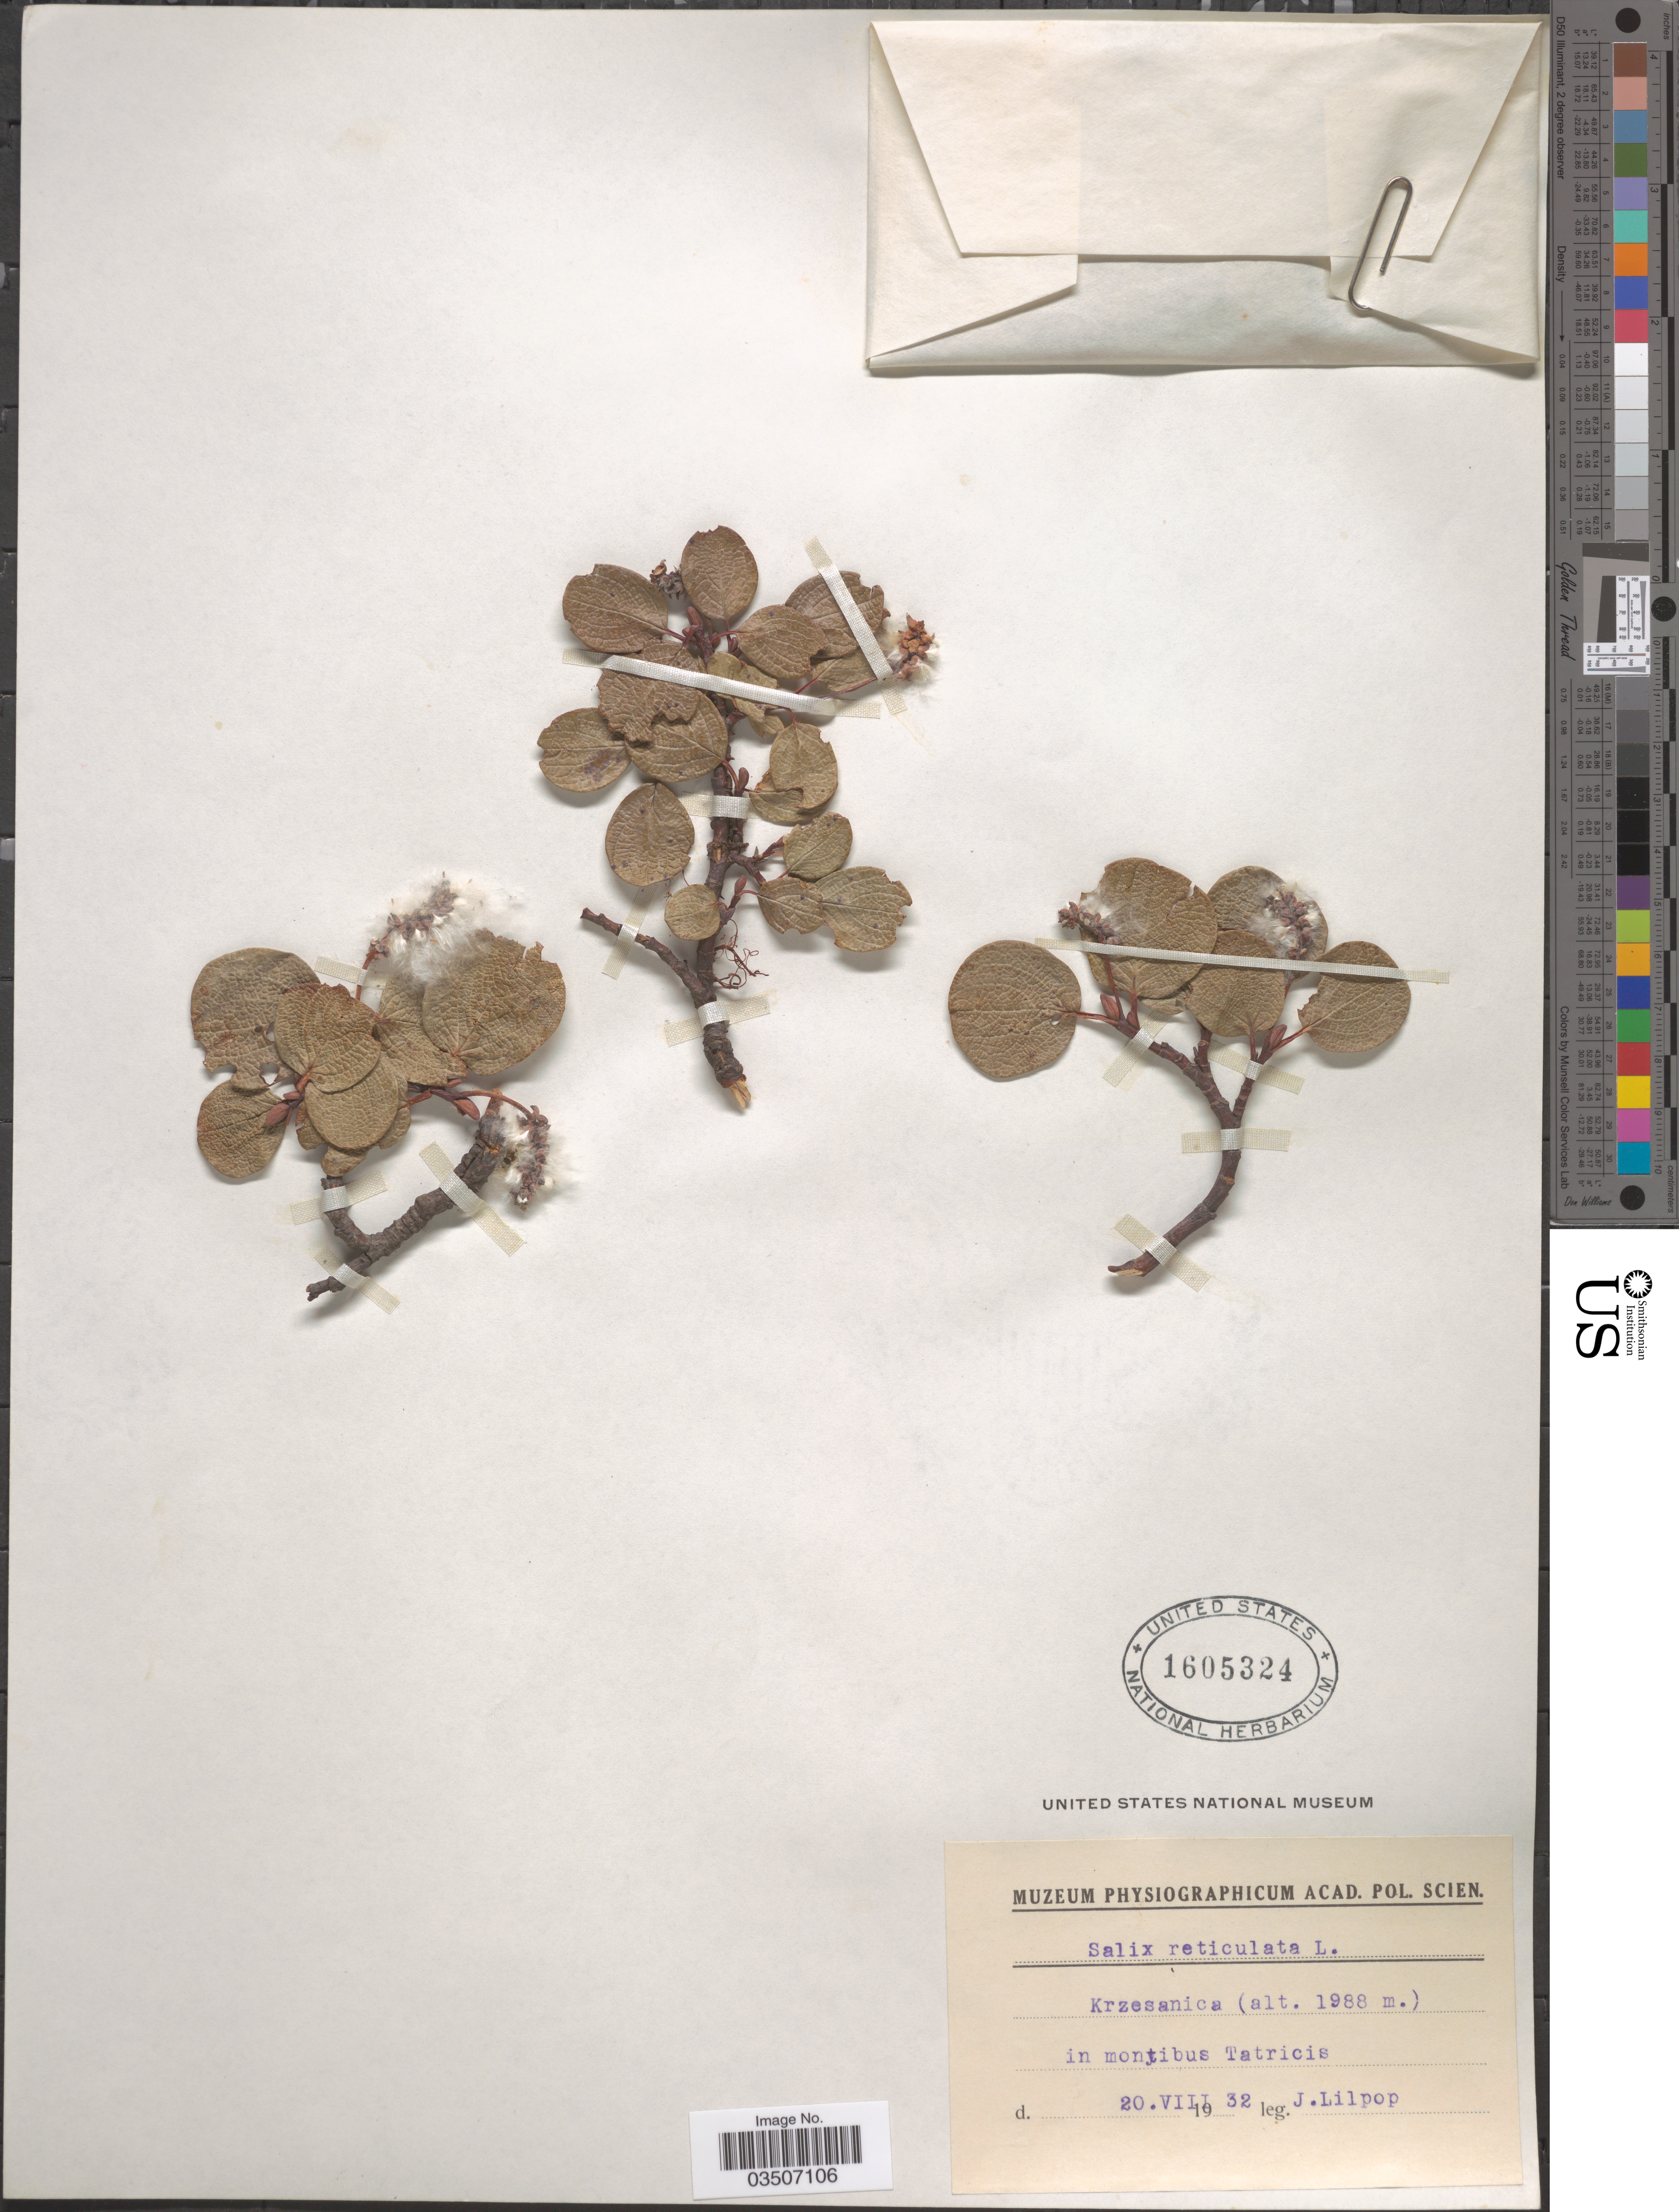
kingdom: Plantae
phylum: Tracheophyta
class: Magnoliopsida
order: Malpighiales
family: Salicaceae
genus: Salix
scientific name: Salix reticulata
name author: L.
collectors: J. Lilpop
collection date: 1932-08-20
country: Poland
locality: Krzesanica in montibus Tatricis.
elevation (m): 1988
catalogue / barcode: US 1605324